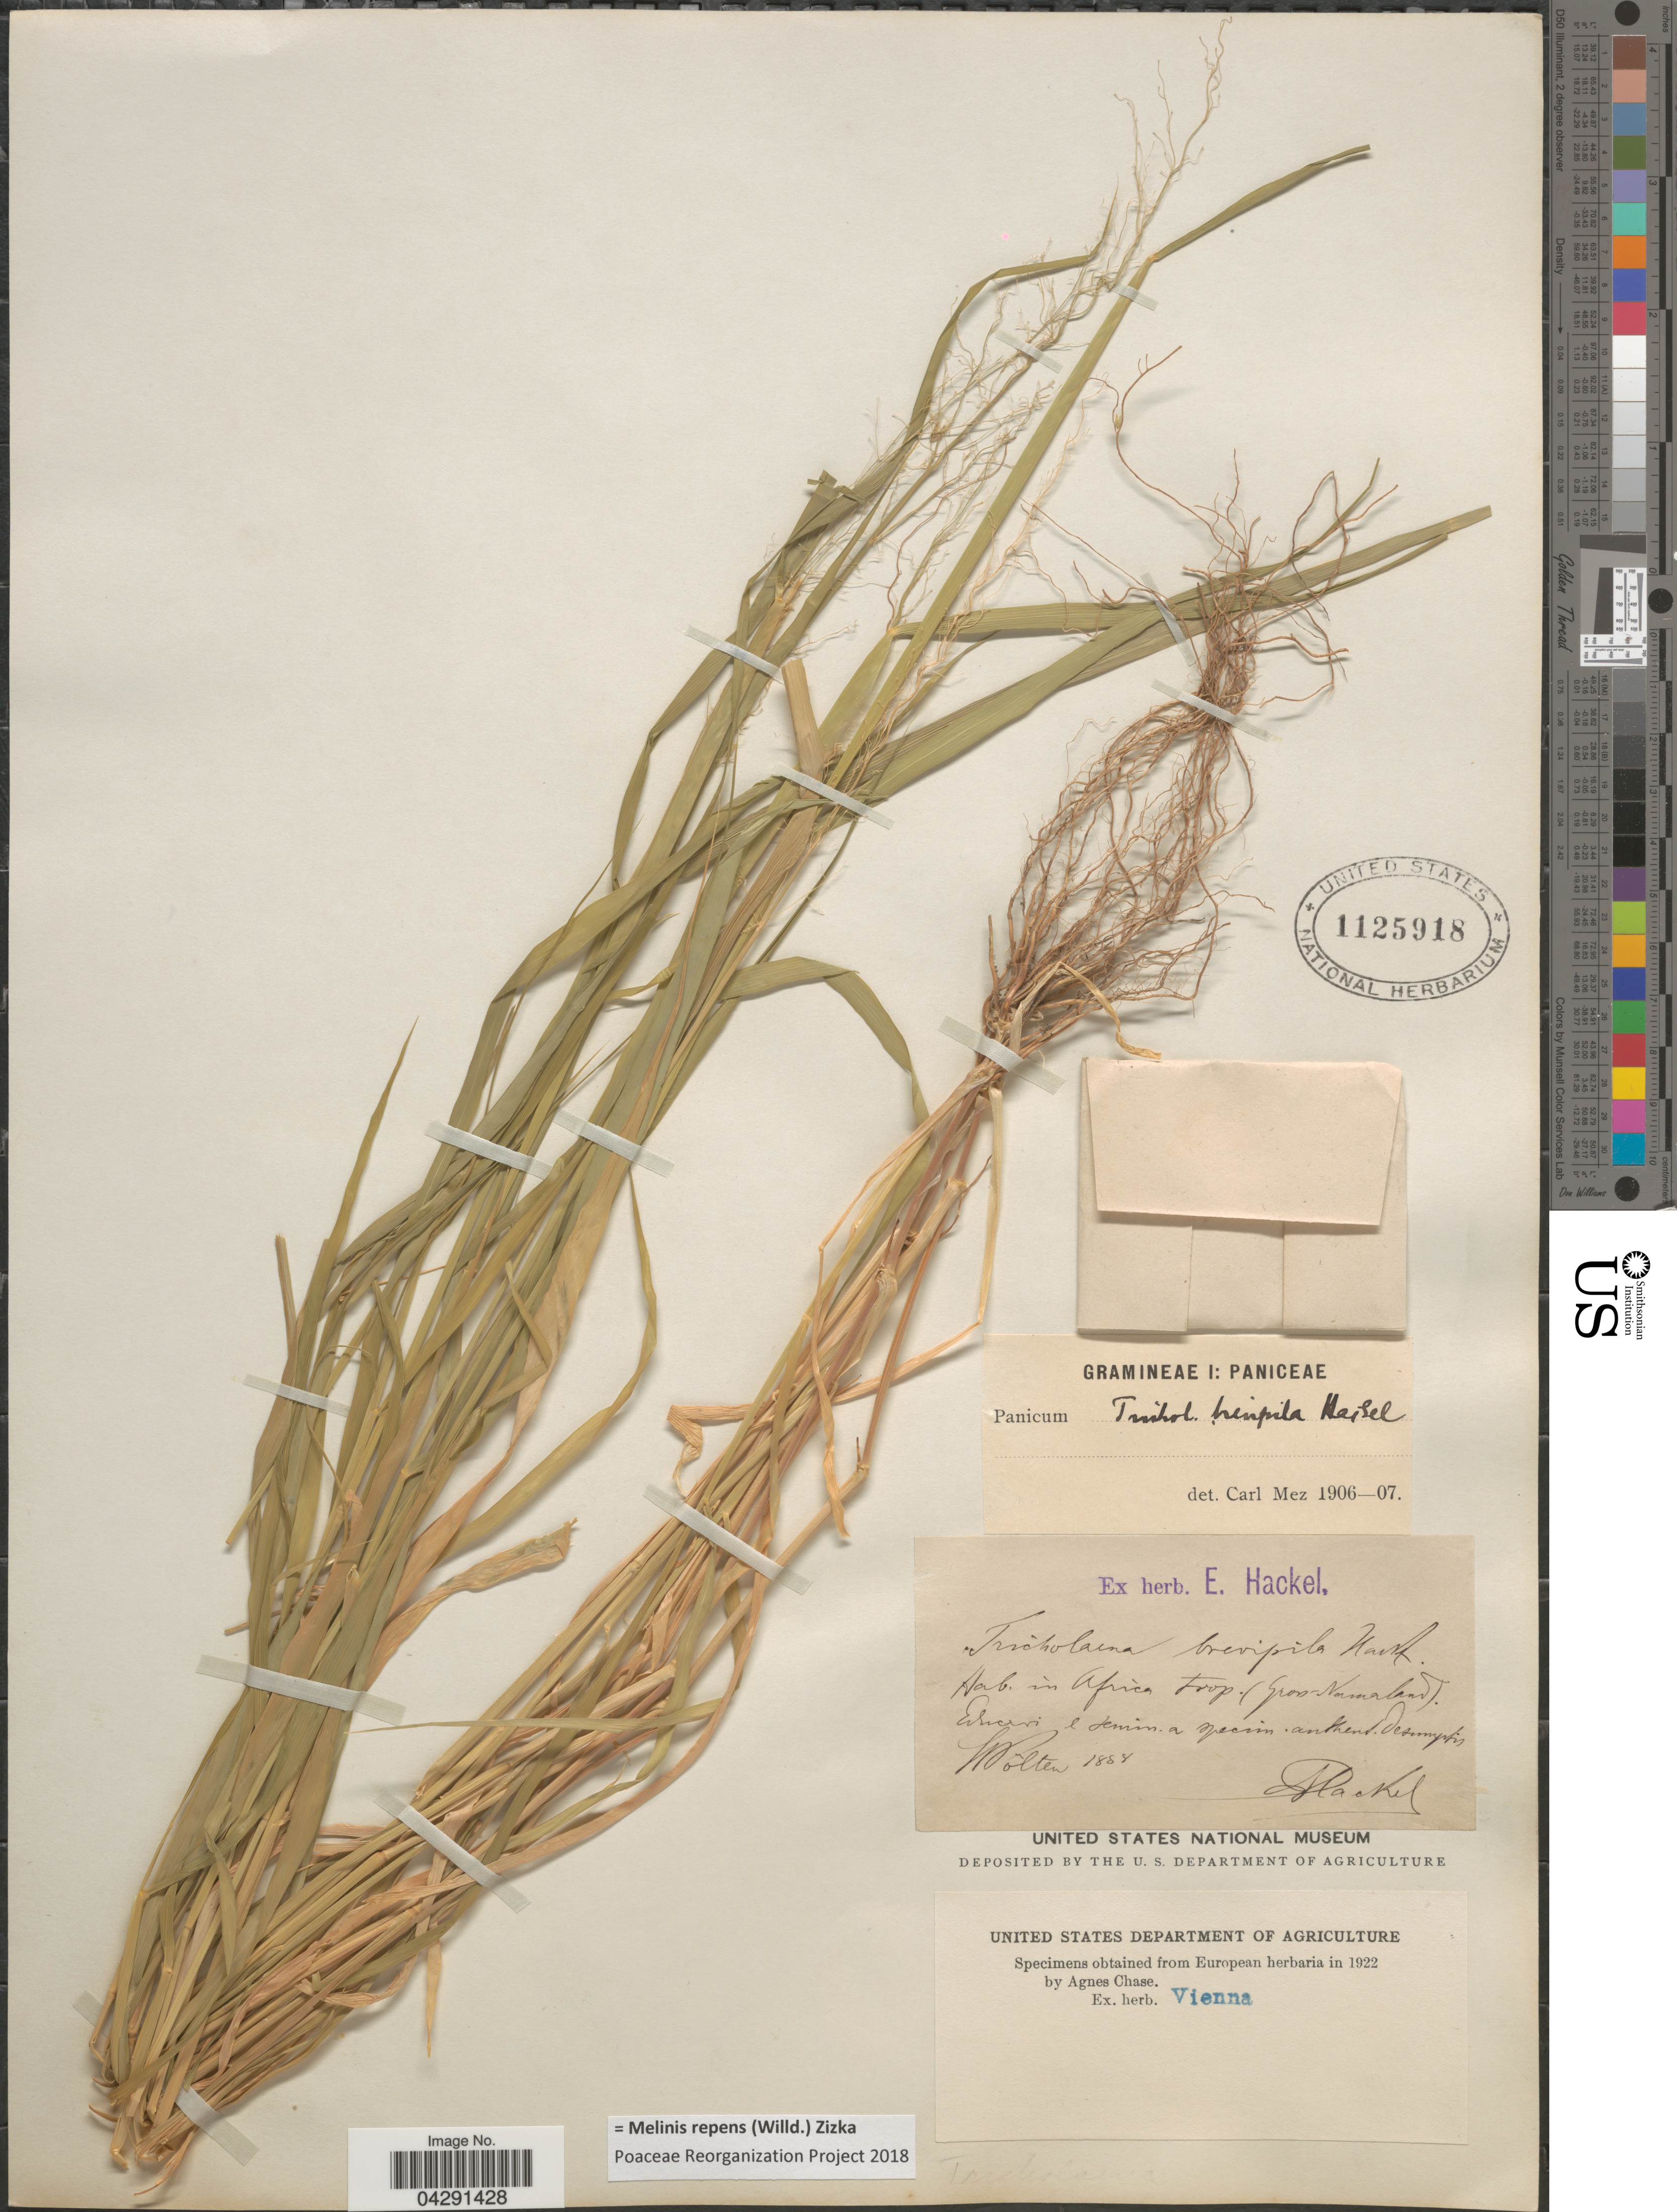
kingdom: Plantae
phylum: Tracheophyta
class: Liliopsida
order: Poales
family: Poaceae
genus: Melinis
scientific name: Melinis repens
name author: (Willd.) Zizka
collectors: -. Hackel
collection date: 1888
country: Namibia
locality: In Africa trop. (Gross-Namaland)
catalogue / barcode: US 1125918